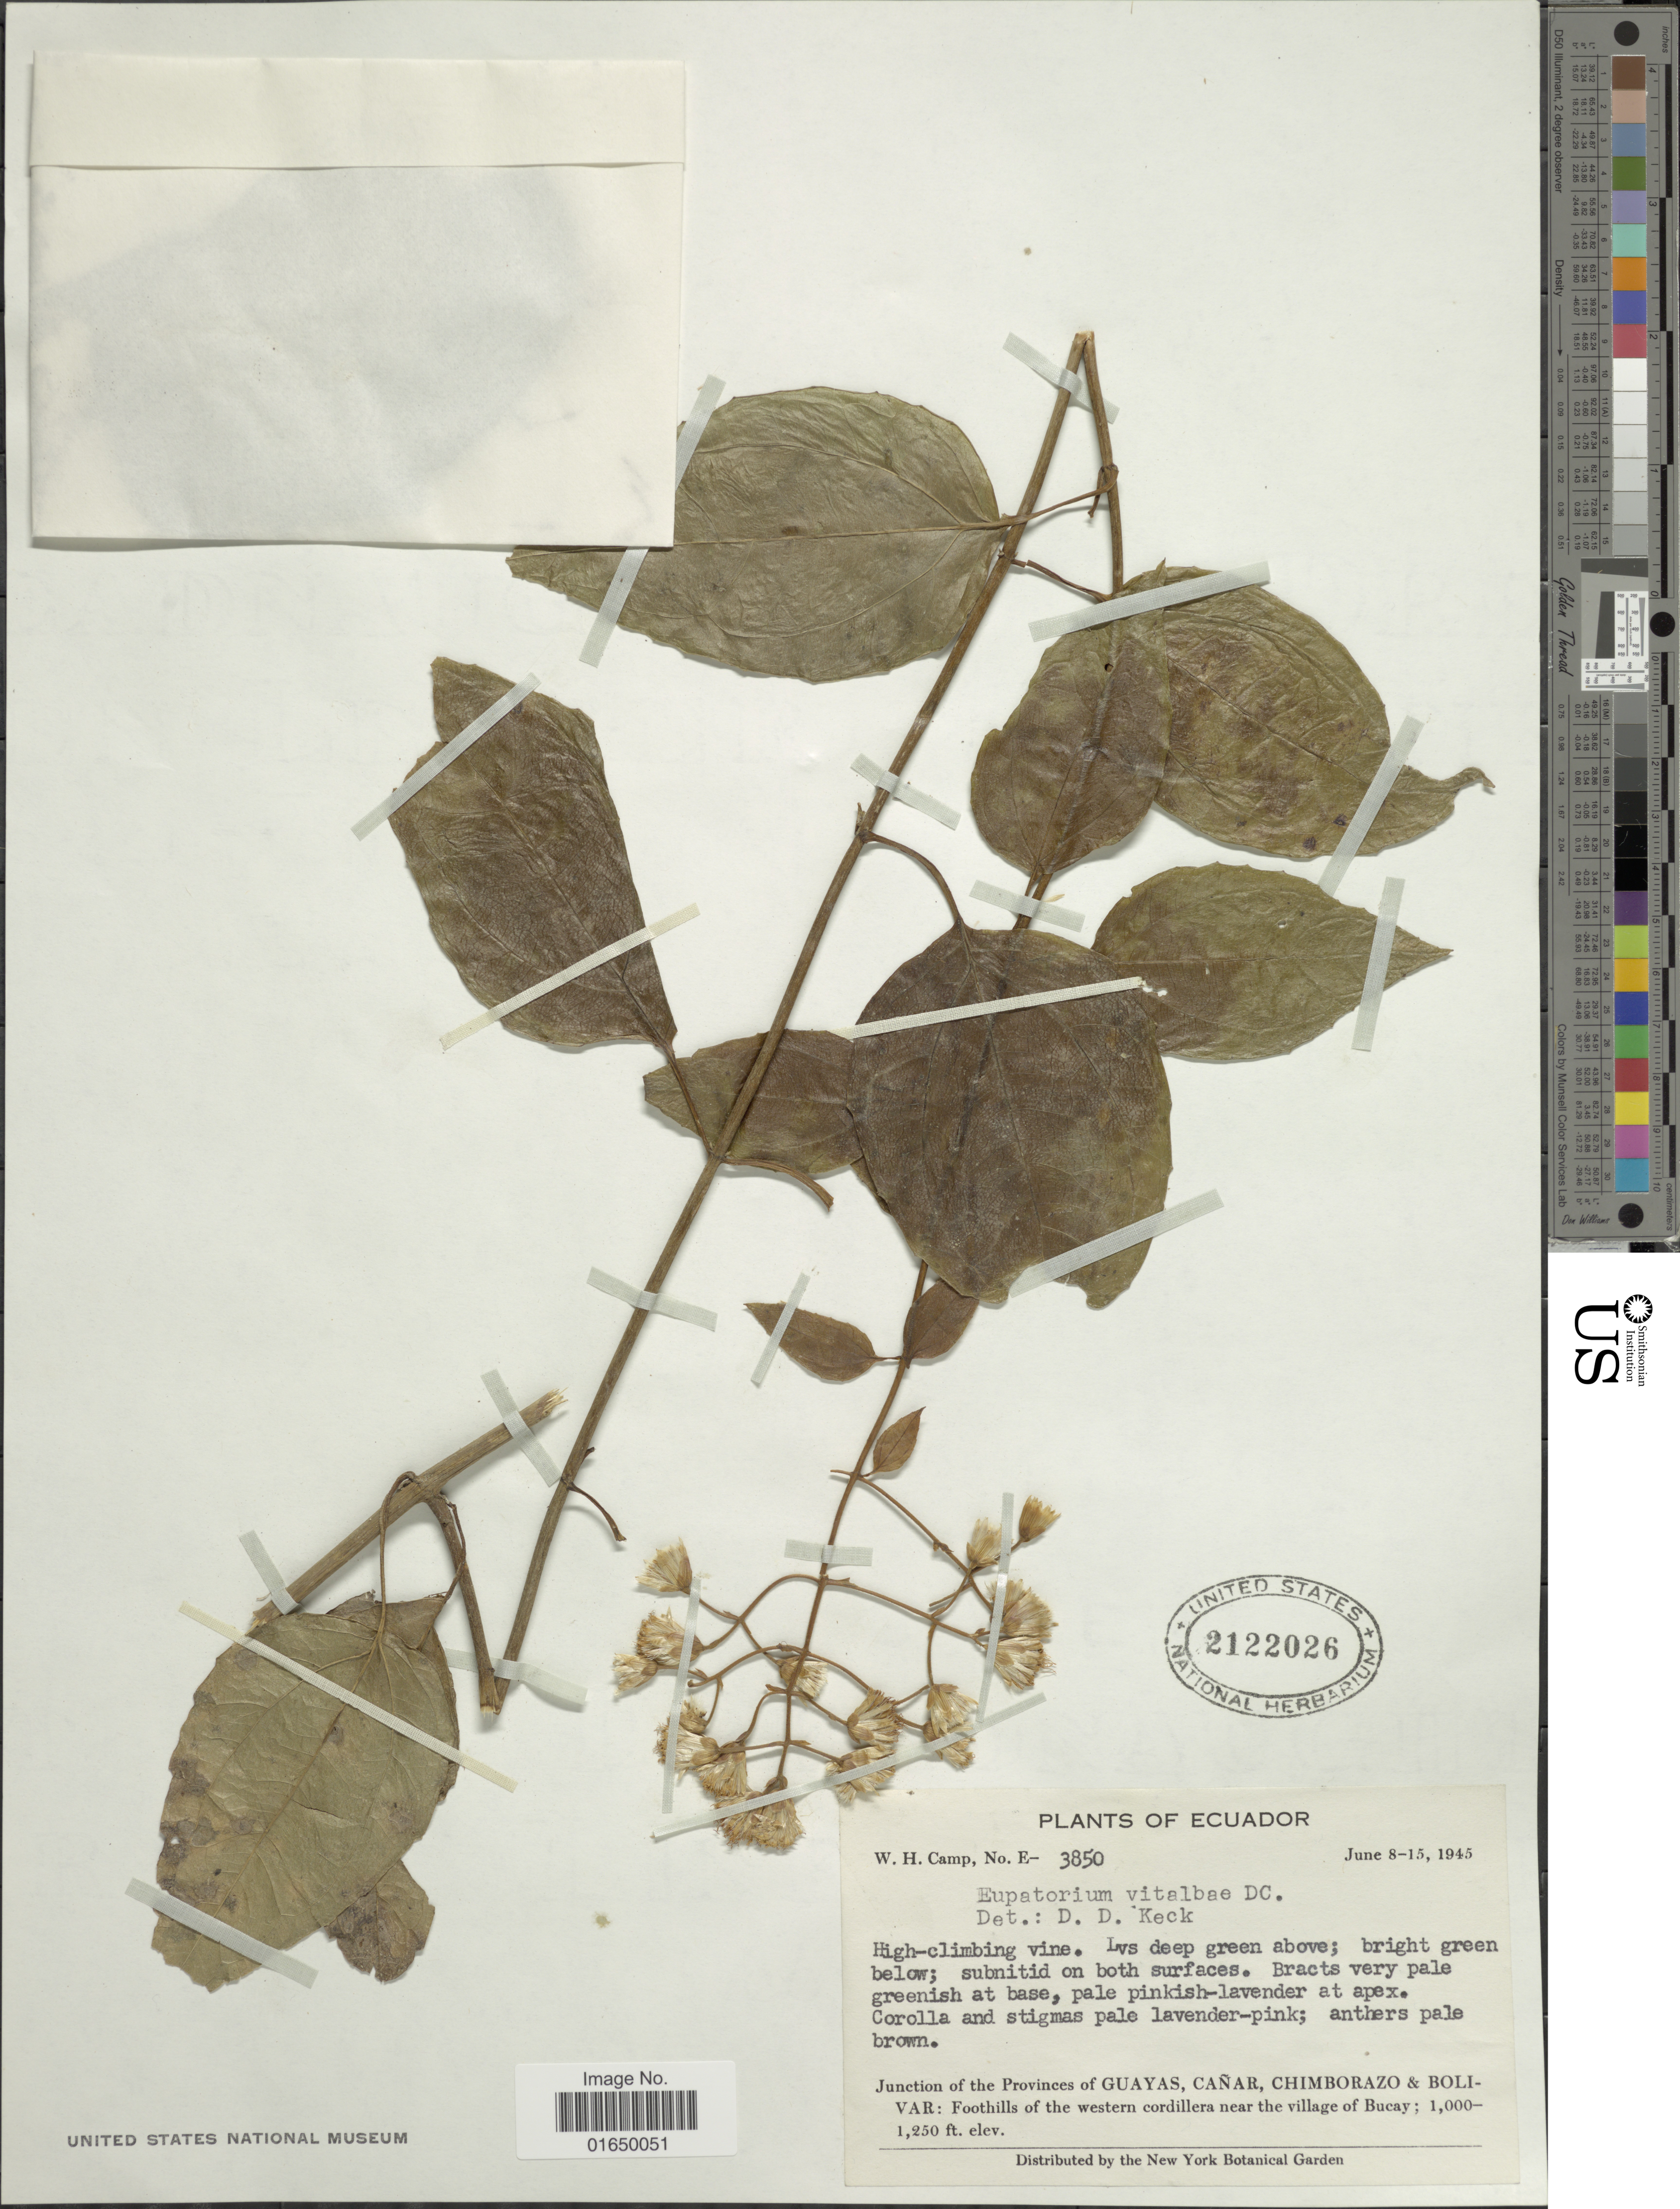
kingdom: Plantae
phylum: Tracheophyta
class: Magnoliopsida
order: Asterales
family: Asteraceae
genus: Heterocondylus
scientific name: Heterocondylus vitalbae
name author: (DC.) R.M. King & H. Rob.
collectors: W. H. Camp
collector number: E-3850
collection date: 1945-06-08/1945-06-16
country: Ecuador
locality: Junction of the Provinces of Guayasm Cañar, Chimborazo & Bolivar: Foothills of the western cordillera near the village of Bucay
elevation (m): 305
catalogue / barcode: US 2122026